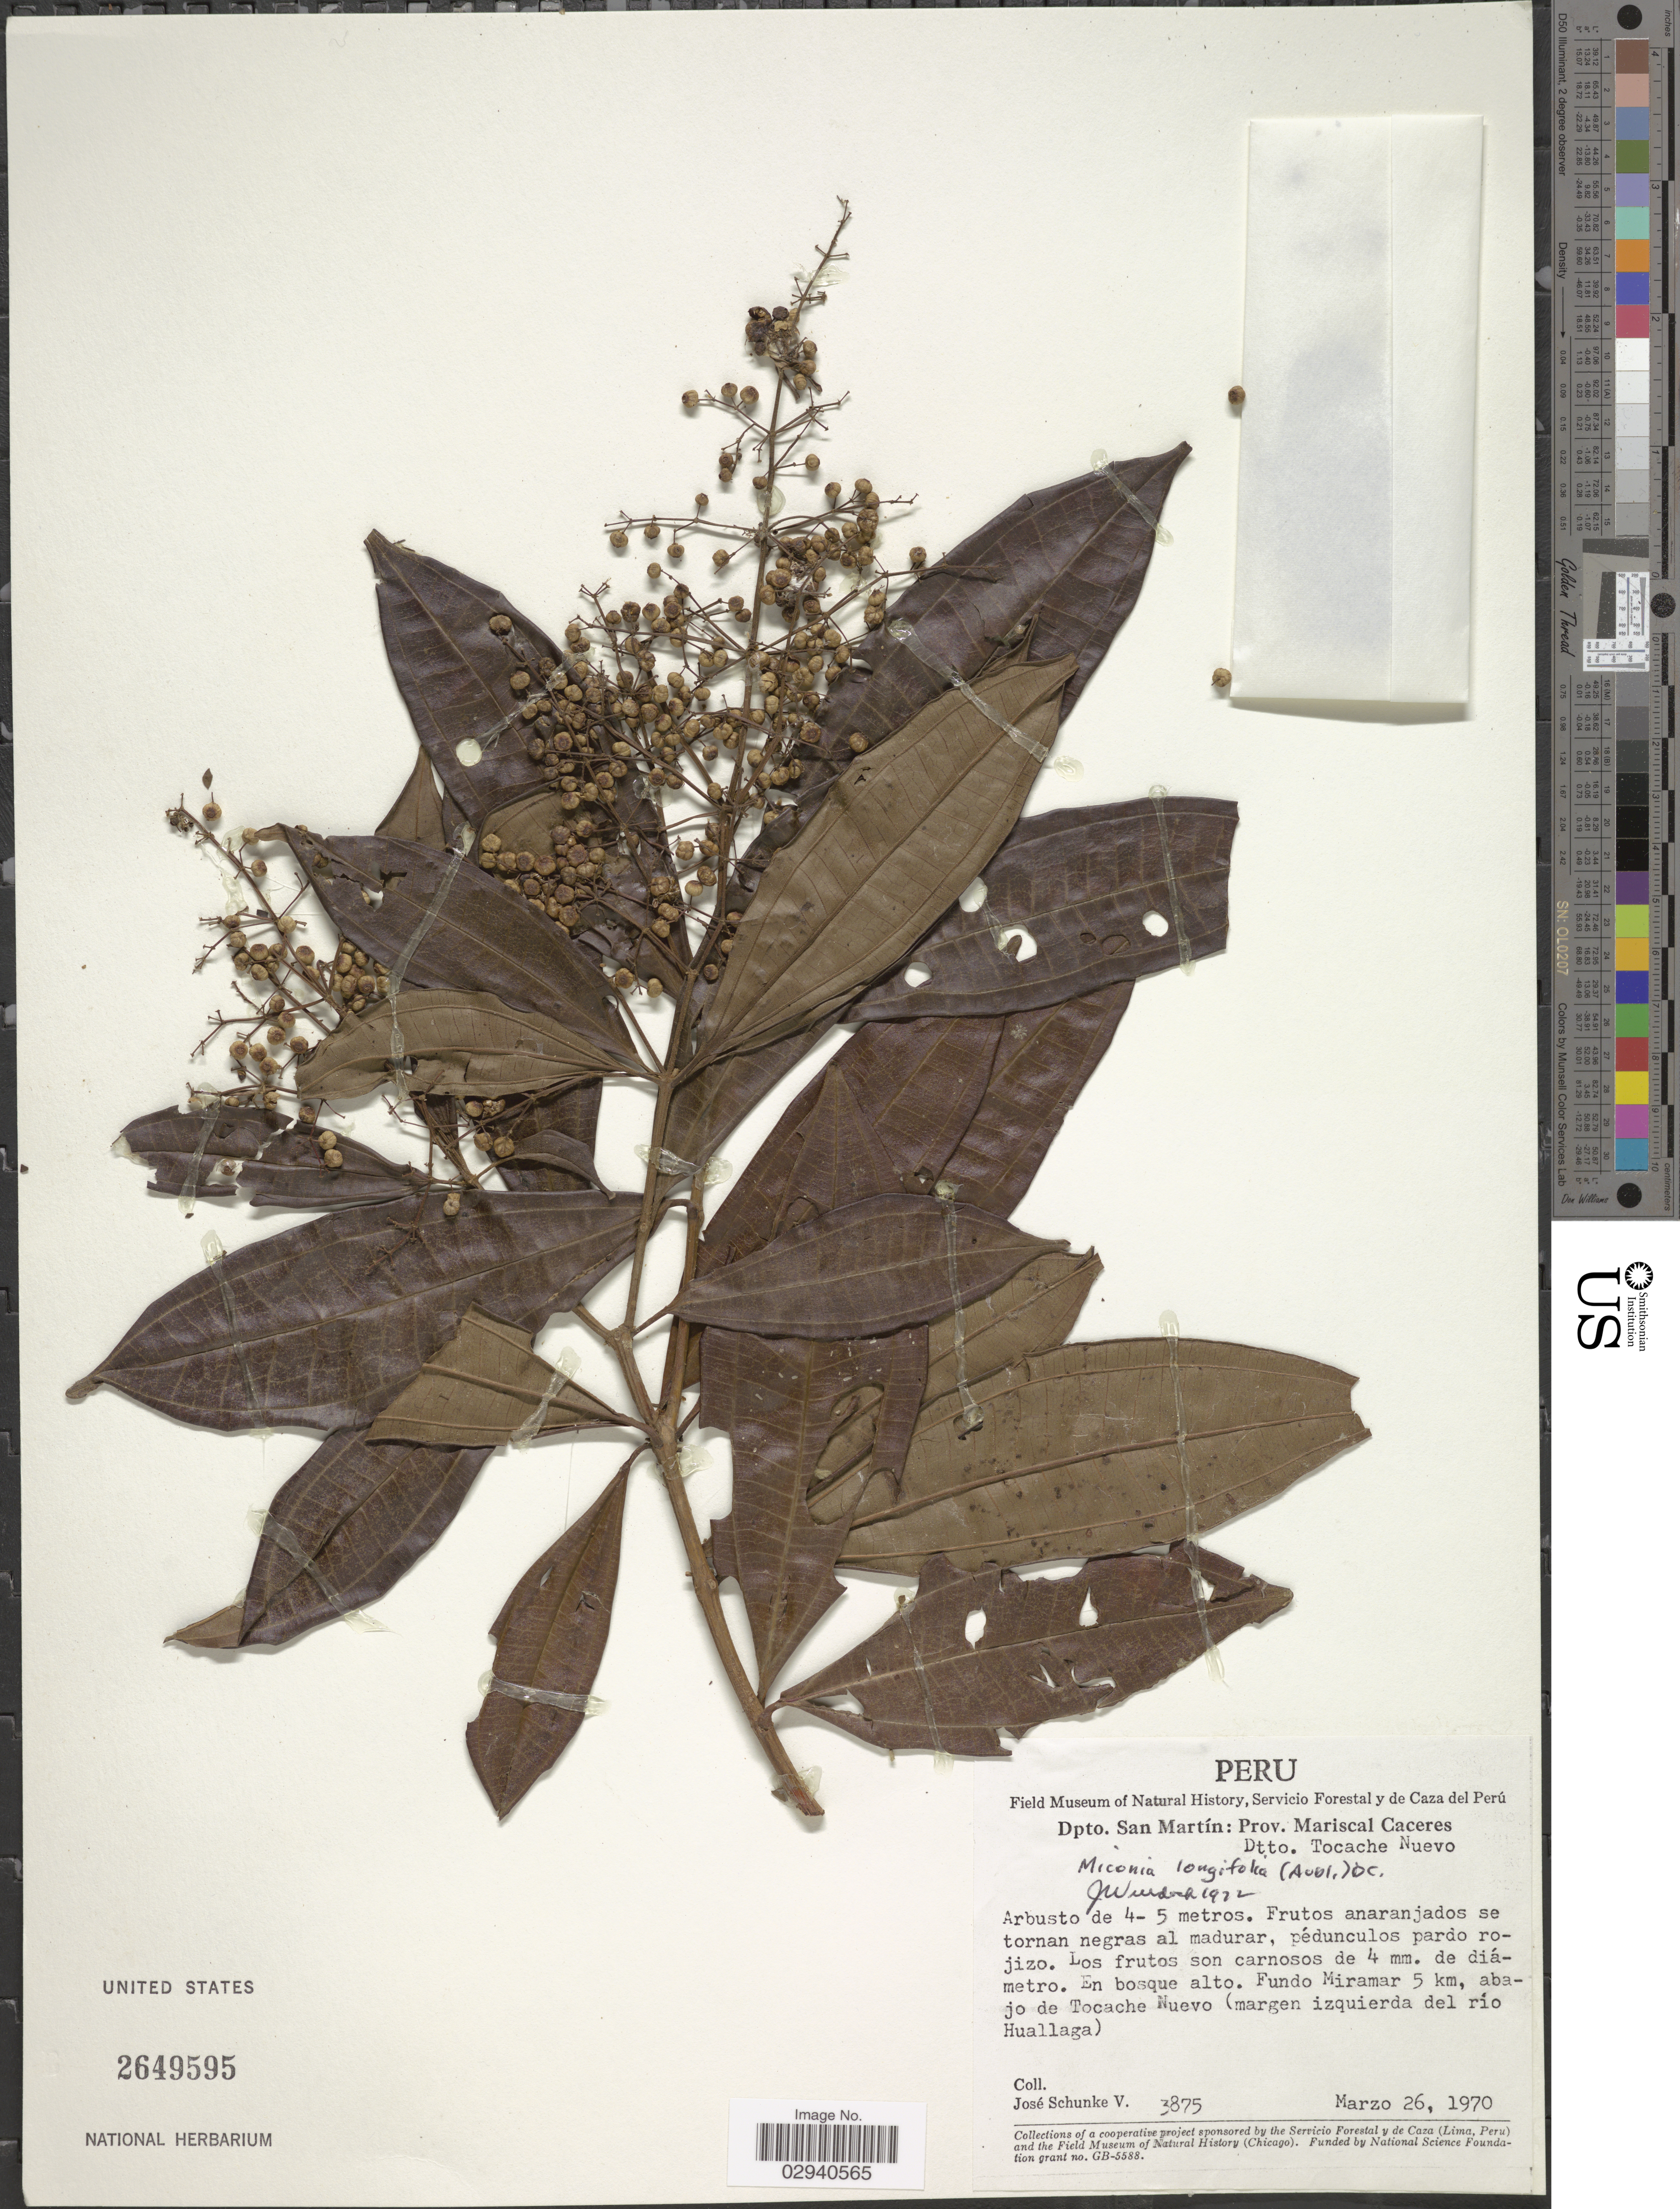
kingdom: Plantae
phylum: Tracheophyta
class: Magnoliopsida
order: Myrtales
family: Melastomataceae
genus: Miconia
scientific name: Miconia longifolia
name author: (Aubl.) DC.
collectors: J. Schunke Vigo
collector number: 3875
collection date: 1970-03-26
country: Peru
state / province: San Martín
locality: Dpto. San Martín: Prov. Mariscal Caceres. Dtto. Tocache Nuevo. Fundo Miramar 5 km, abajo de Tocache Nuevo (margen izquierda del río Huallaga).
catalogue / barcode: US 2649595